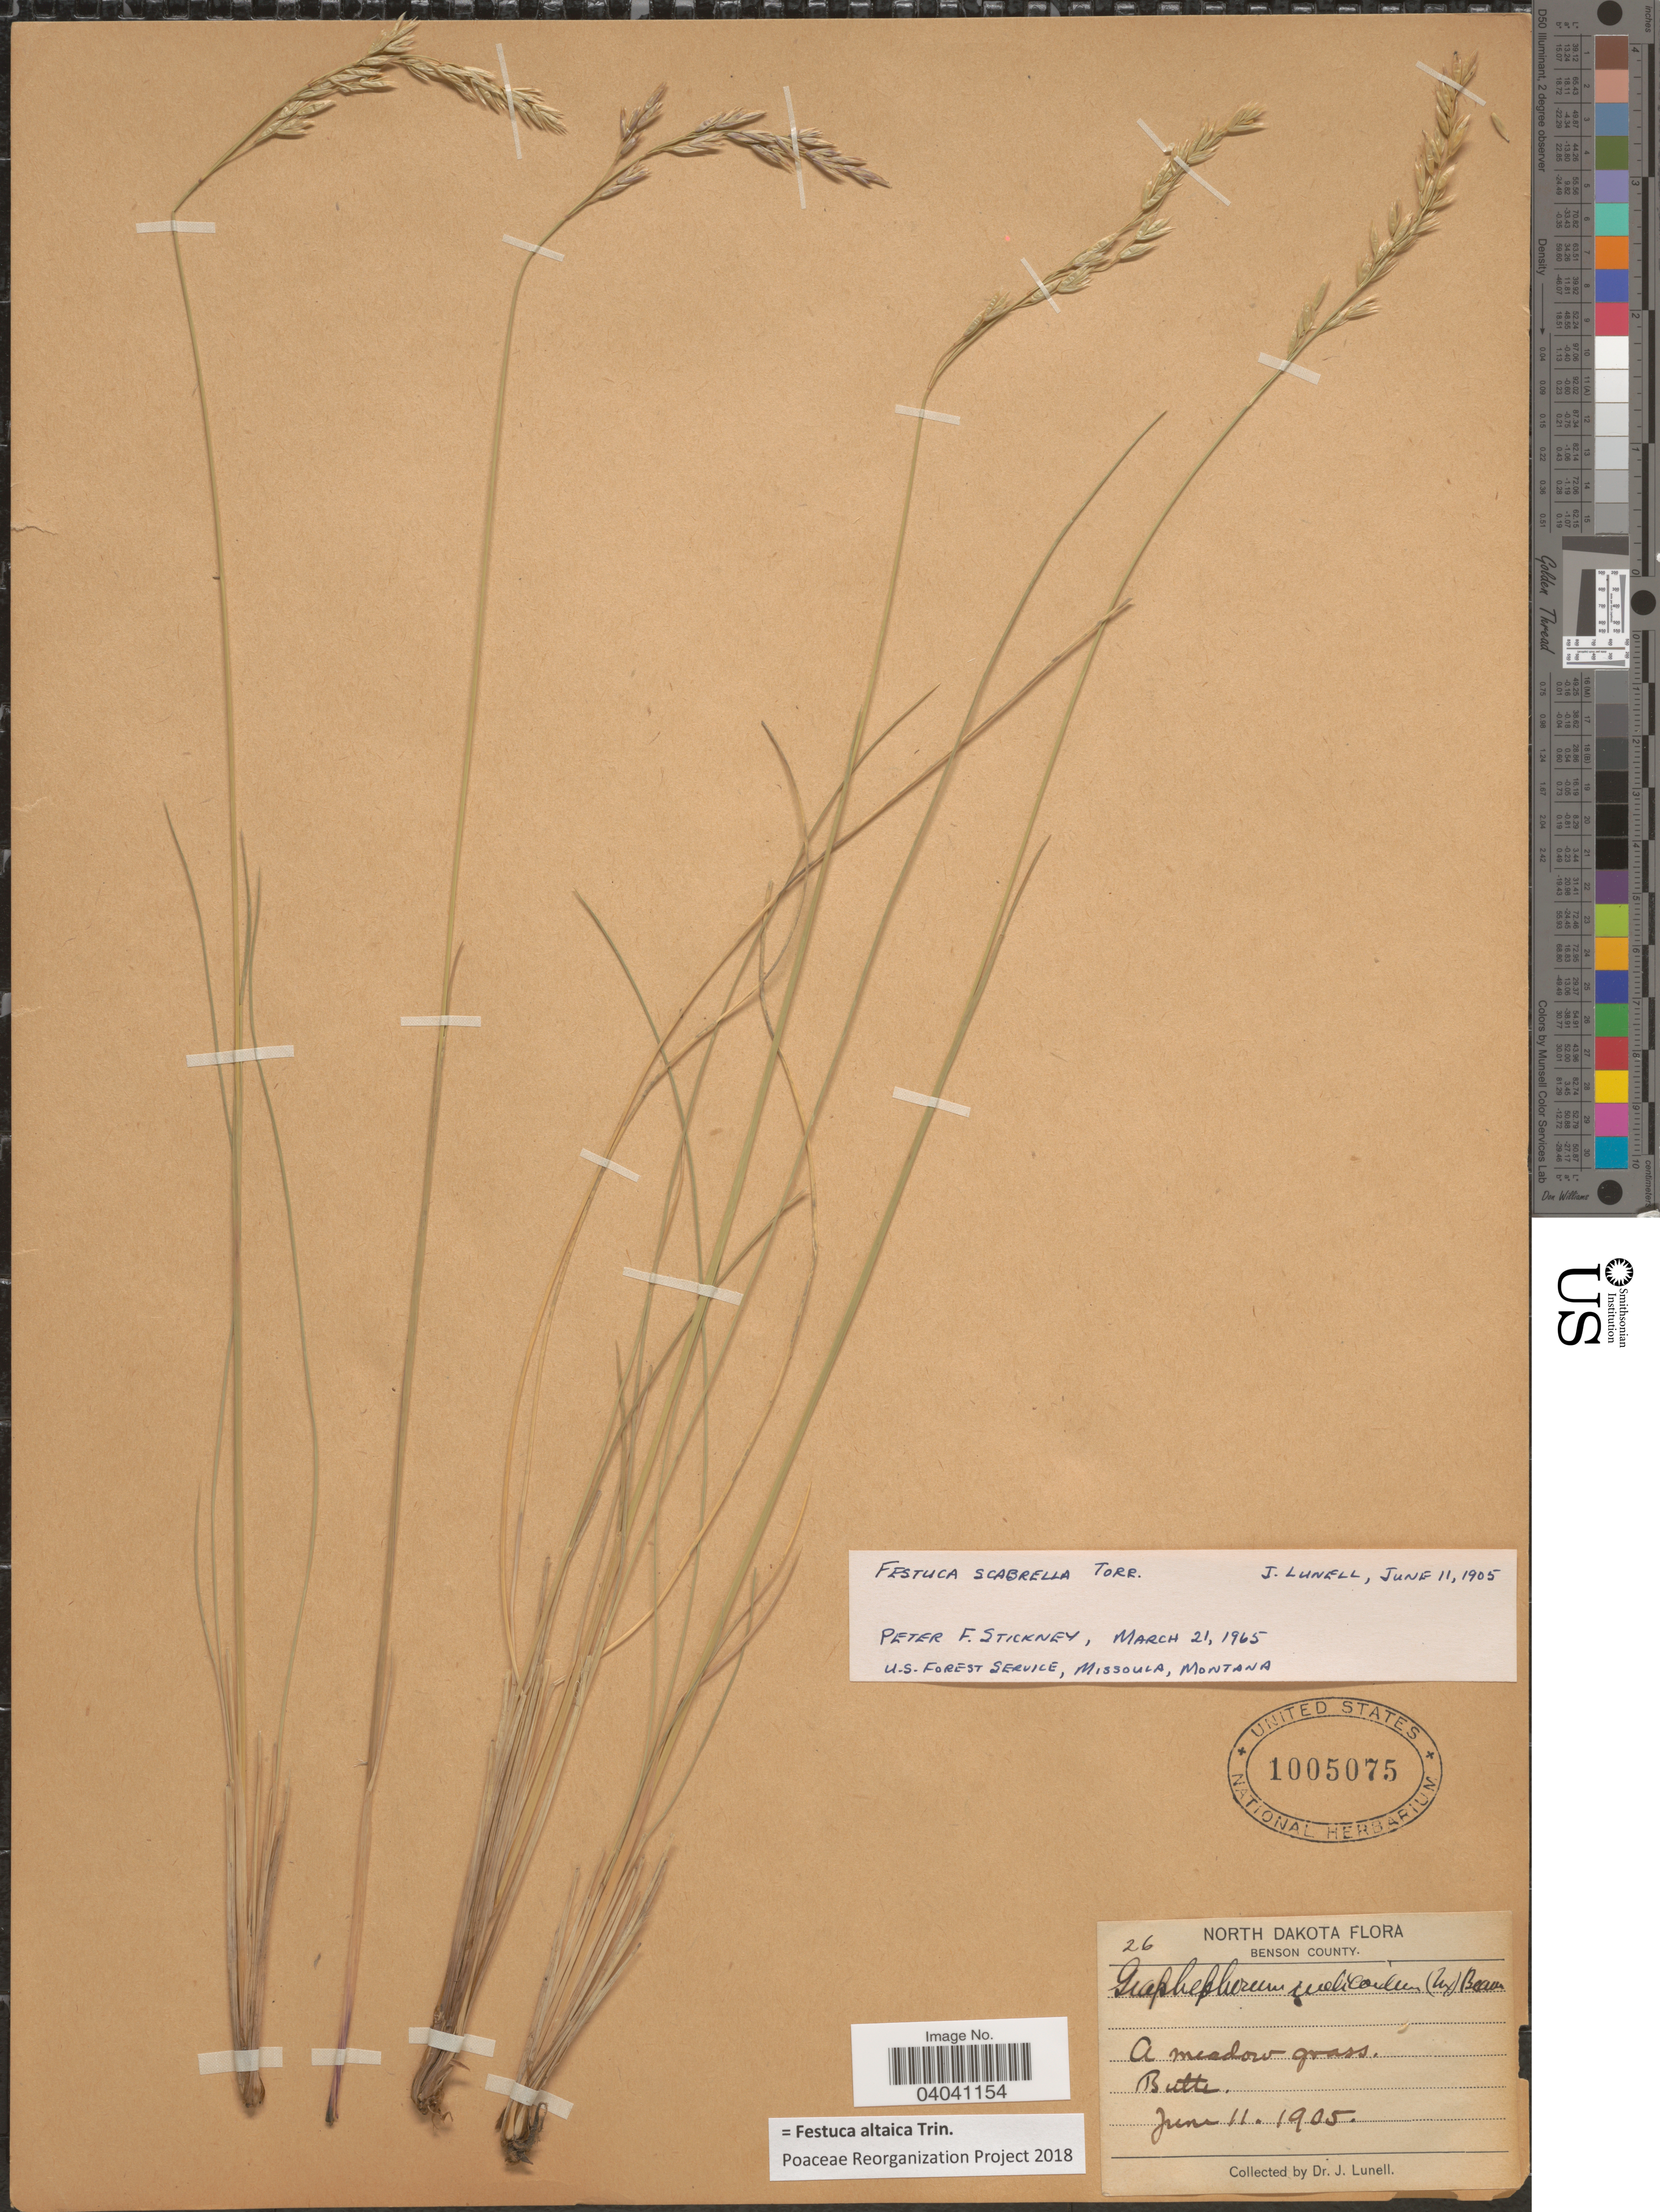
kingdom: Plantae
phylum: Tracheophyta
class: Liliopsida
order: Poales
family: Poaceae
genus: Festuca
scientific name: Festuca altaica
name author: Trin.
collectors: J. Lunell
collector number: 26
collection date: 1905-06-11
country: United States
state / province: North Dakota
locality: Benson County. A meadow grass. Butte.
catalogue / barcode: US 1005075